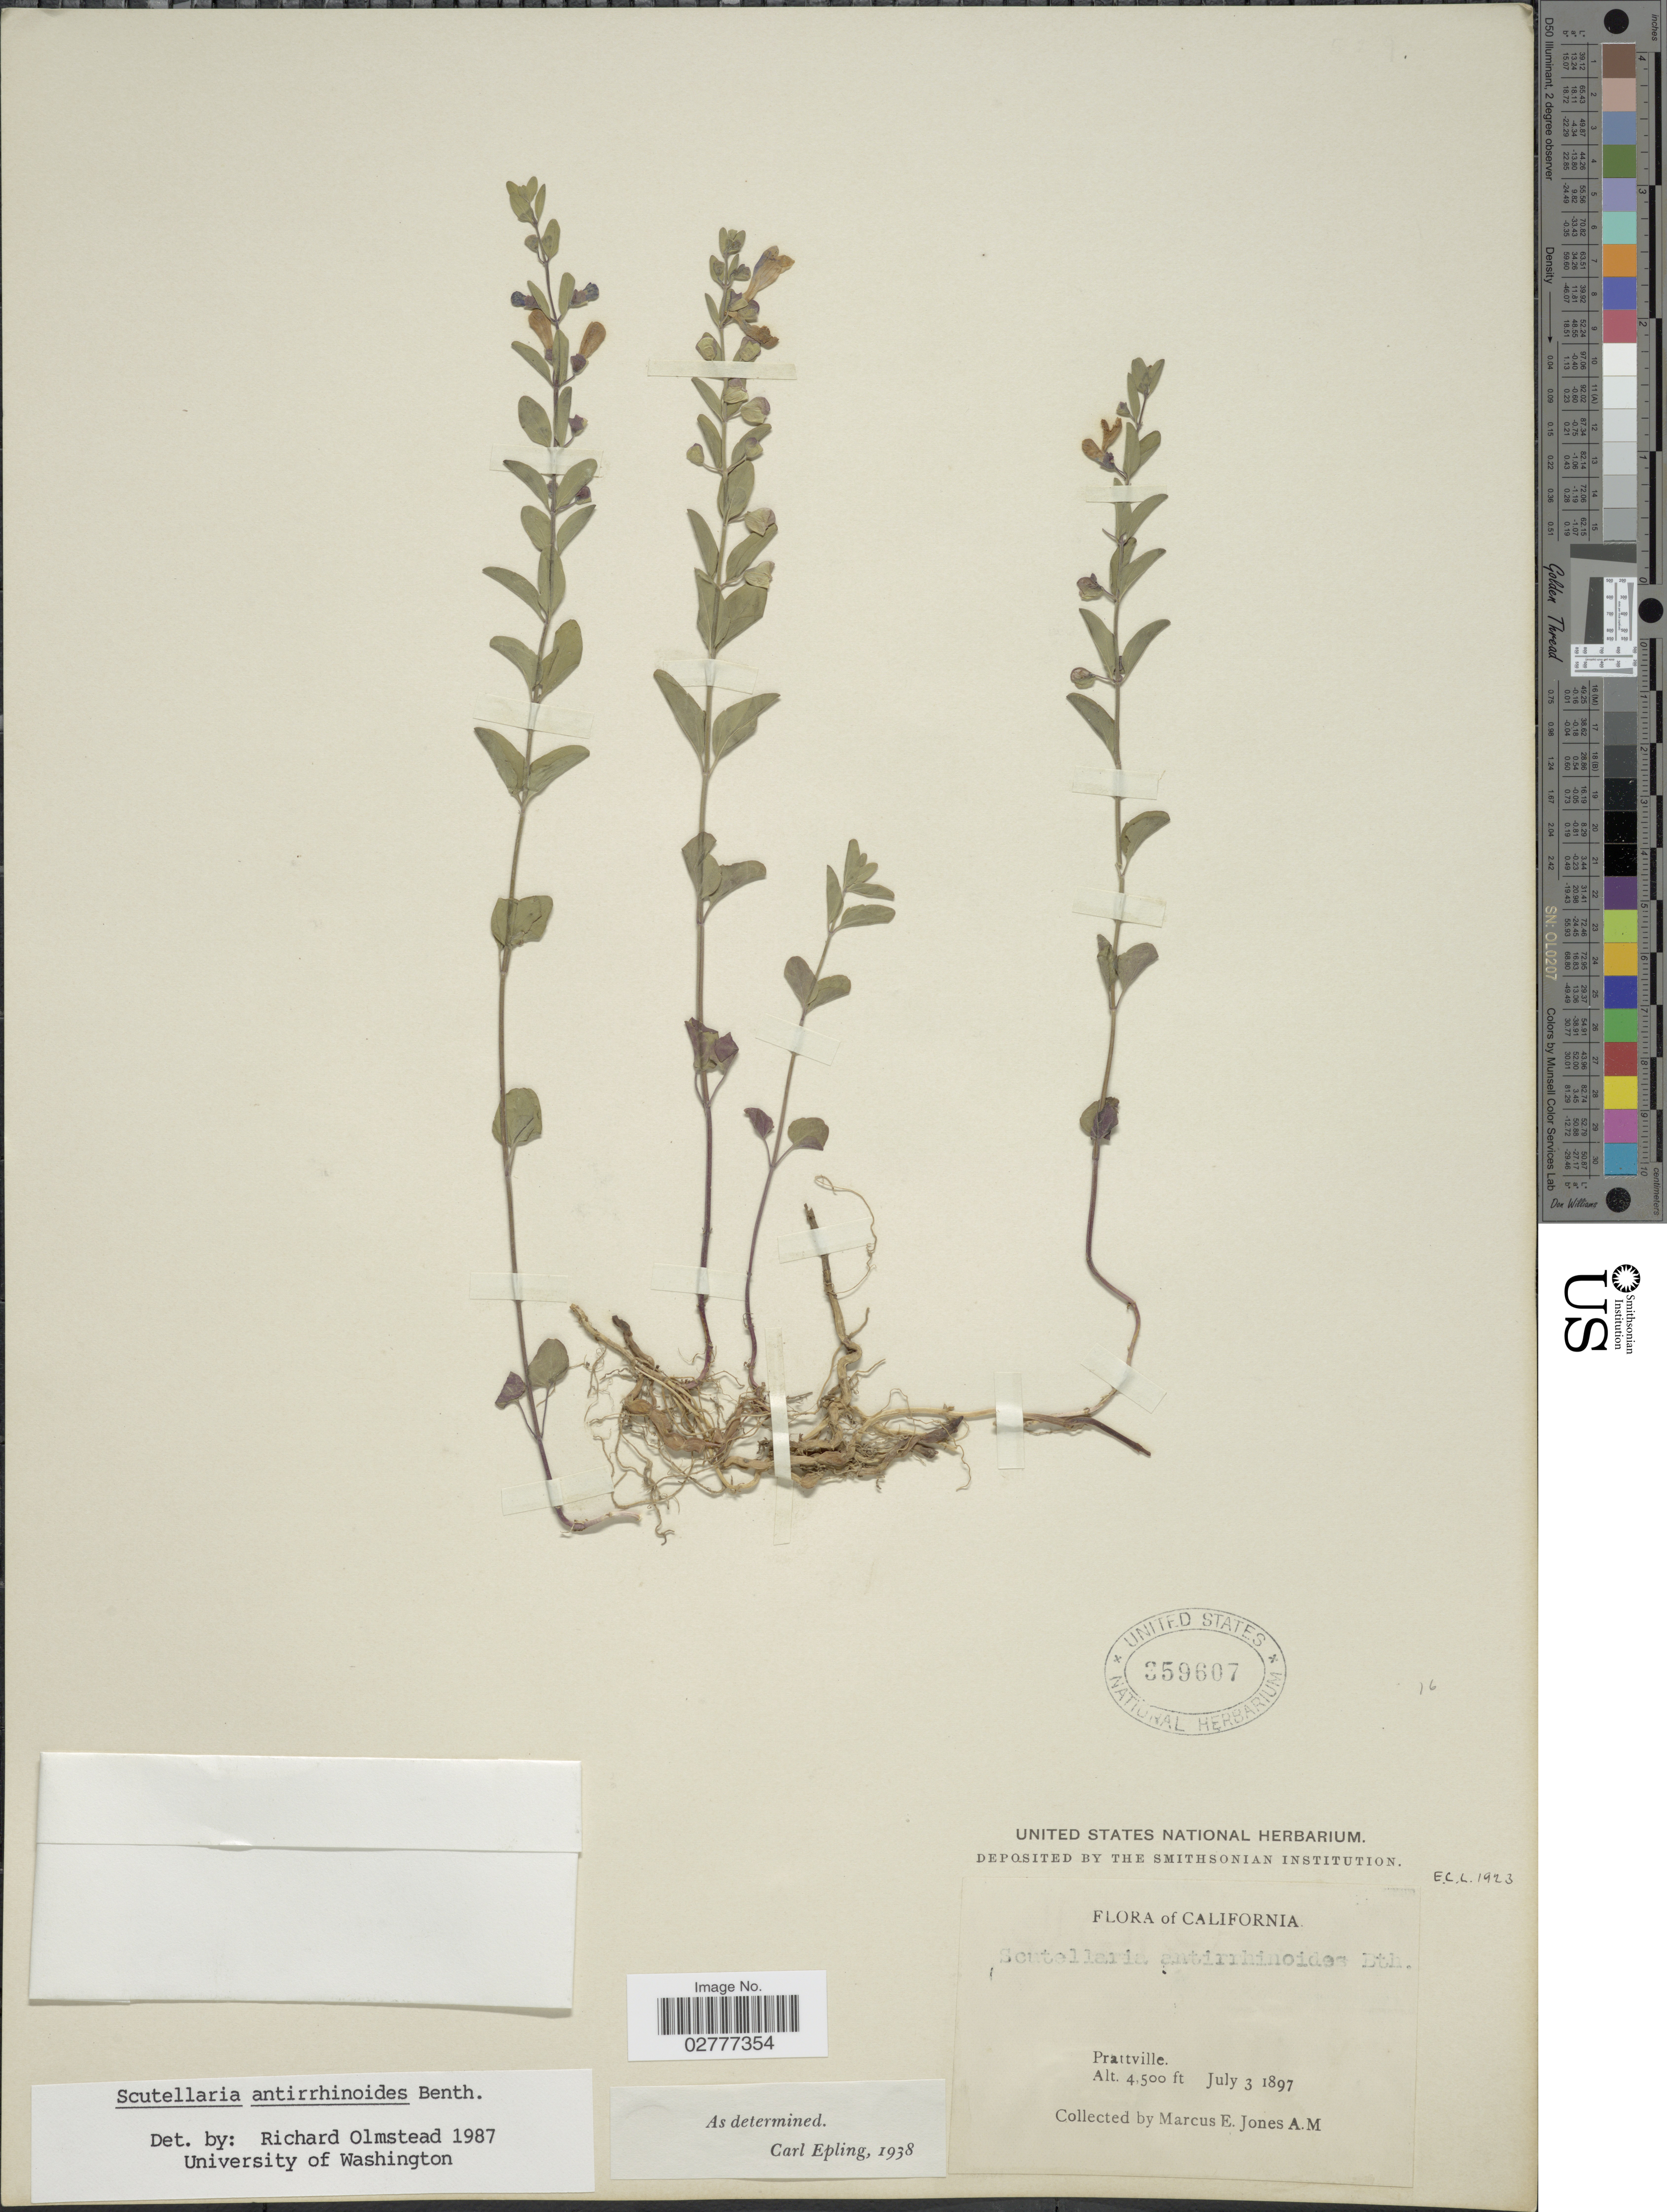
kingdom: Plantae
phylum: Tracheophyta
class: Magnoliopsida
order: Lamiales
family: Lamiaceae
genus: Scutellaria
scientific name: Scutellaria antirrhinoides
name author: Benth.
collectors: M. E. Jones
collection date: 1897-07-03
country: United States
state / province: California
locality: Prattville.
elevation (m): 1372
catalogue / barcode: US 359607